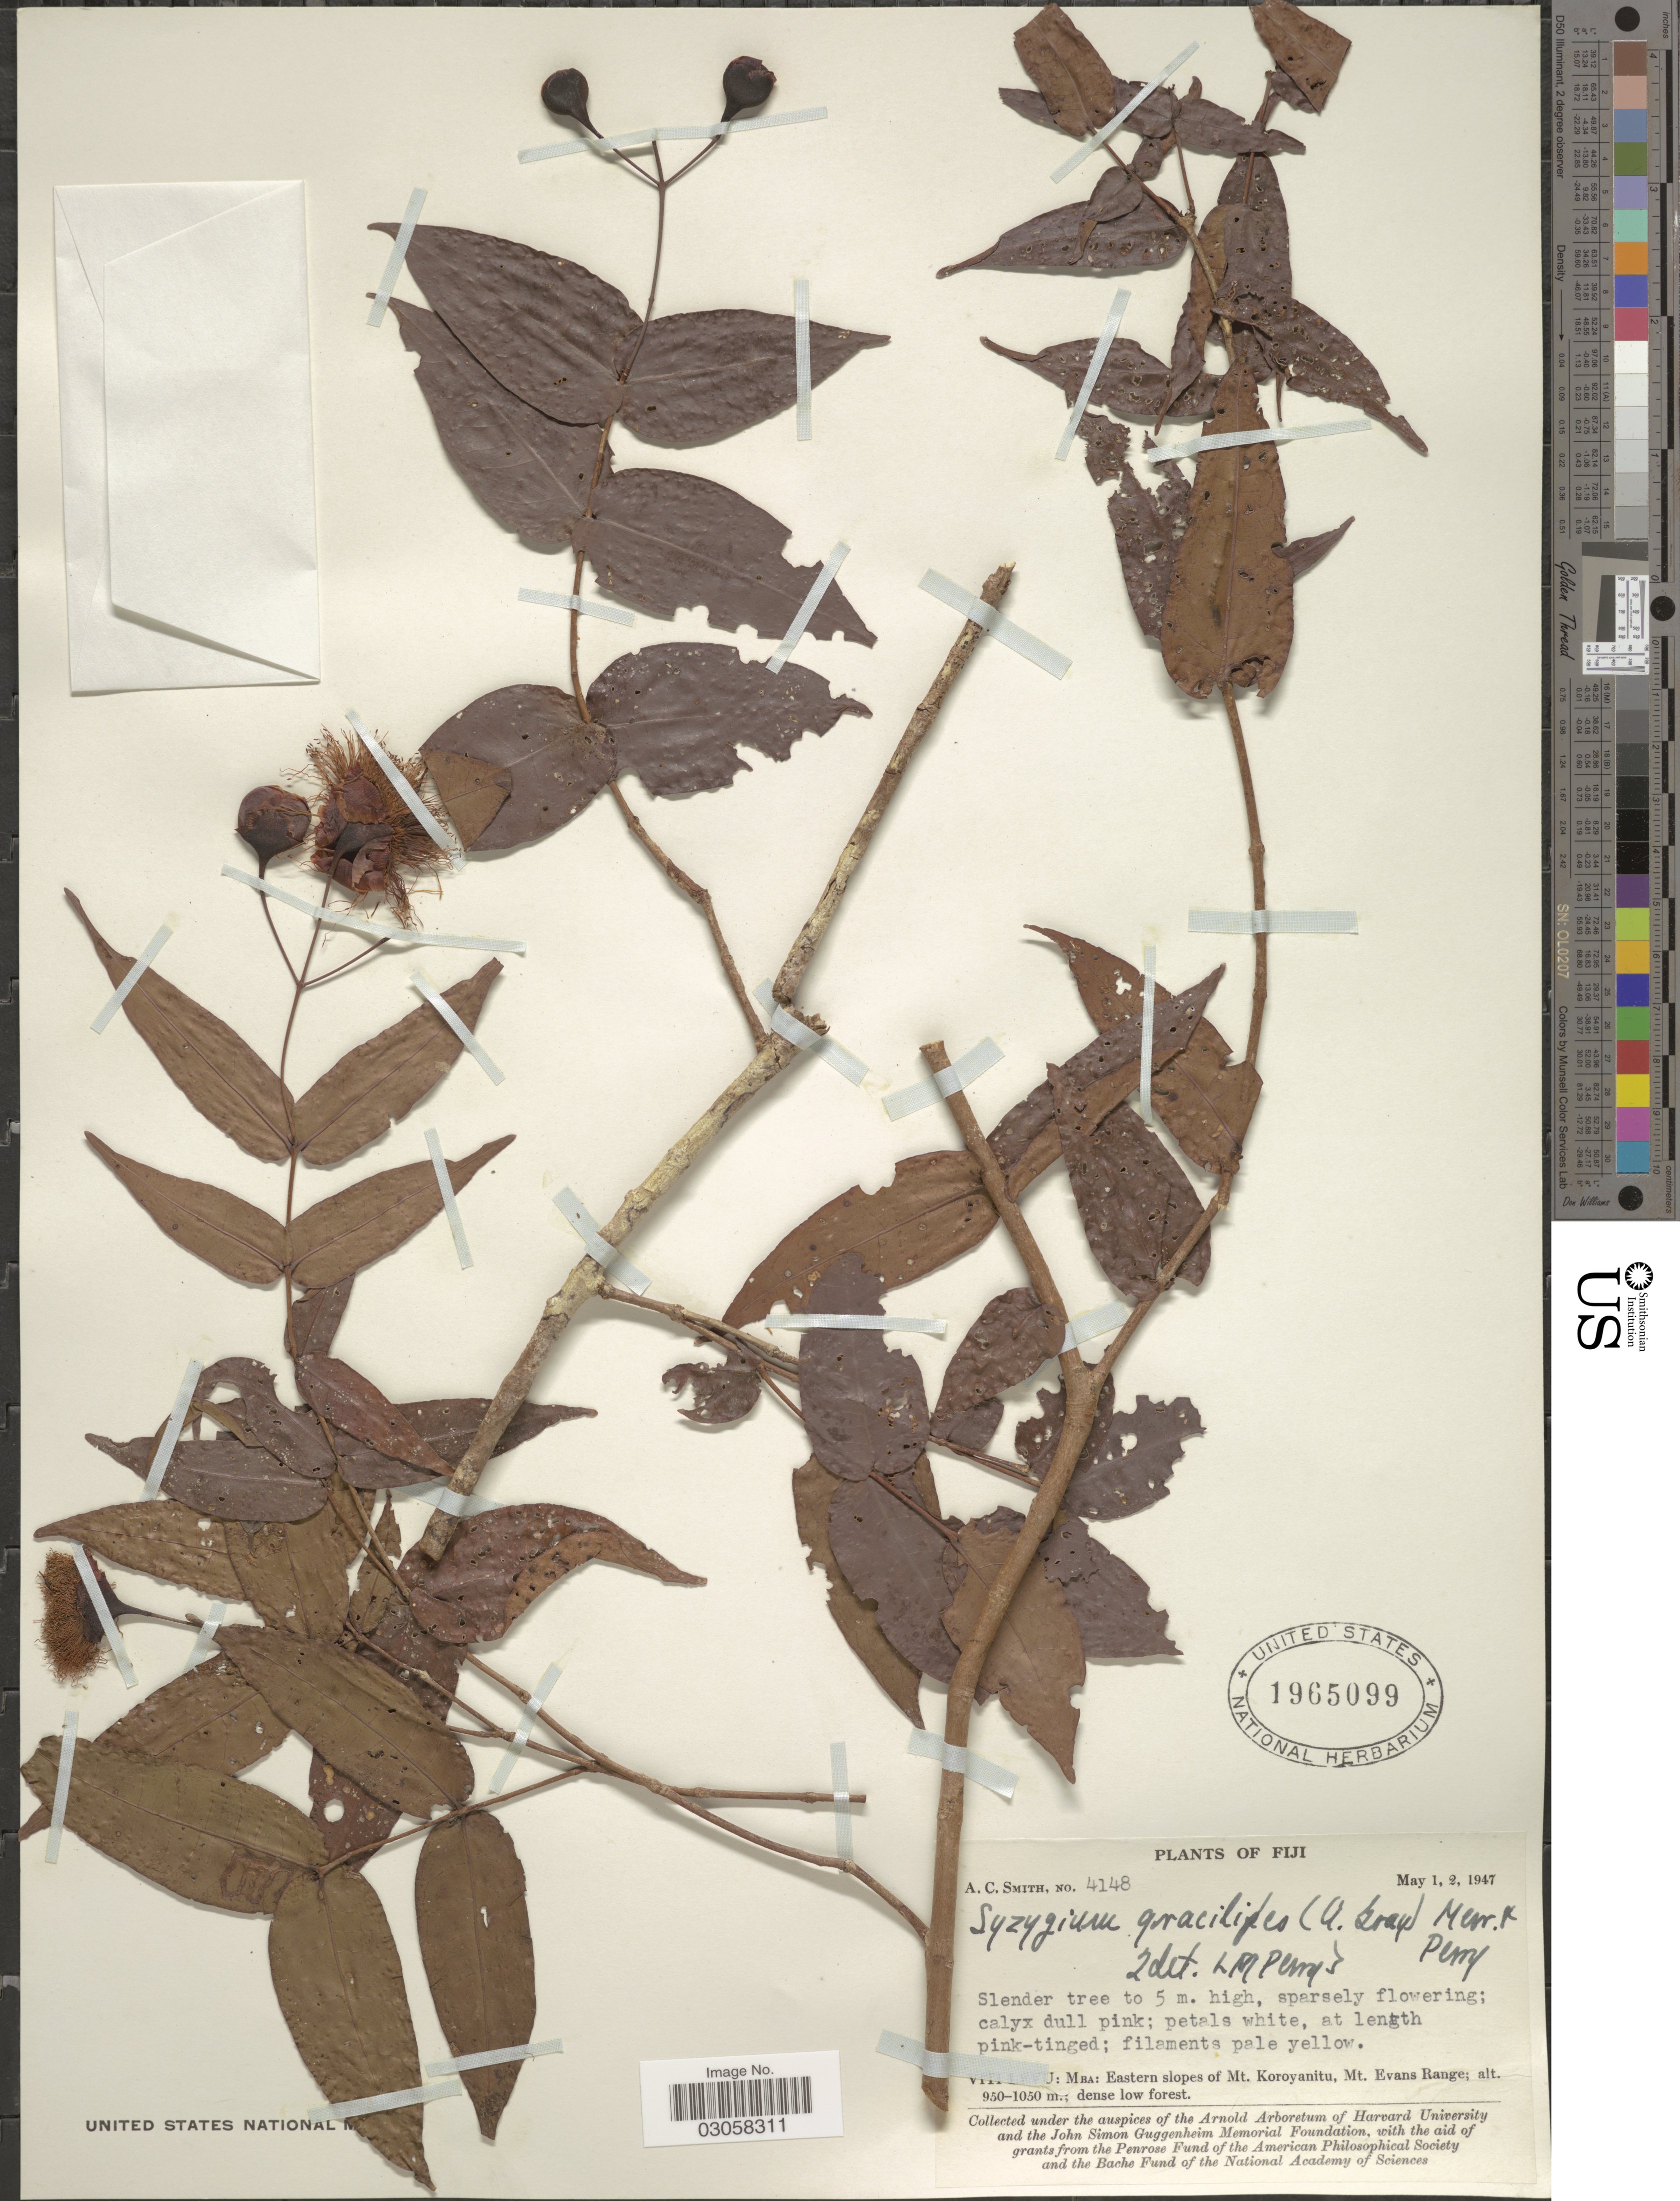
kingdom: Plantae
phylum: Tracheophyta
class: Magnoliopsida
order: Myrtales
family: Myrtaceae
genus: Syzygium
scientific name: Syzygium gracilipes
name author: (A. Gray) Merr. & L.M. Perry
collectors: A. C. Smith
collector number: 4148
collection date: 1947-02-01/1947-05-02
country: Fiji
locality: Viti Levu: Mba: Eastern slopes of Mt. Koroyanitu, Mt. Evans Range.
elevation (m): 950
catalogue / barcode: US 1965099